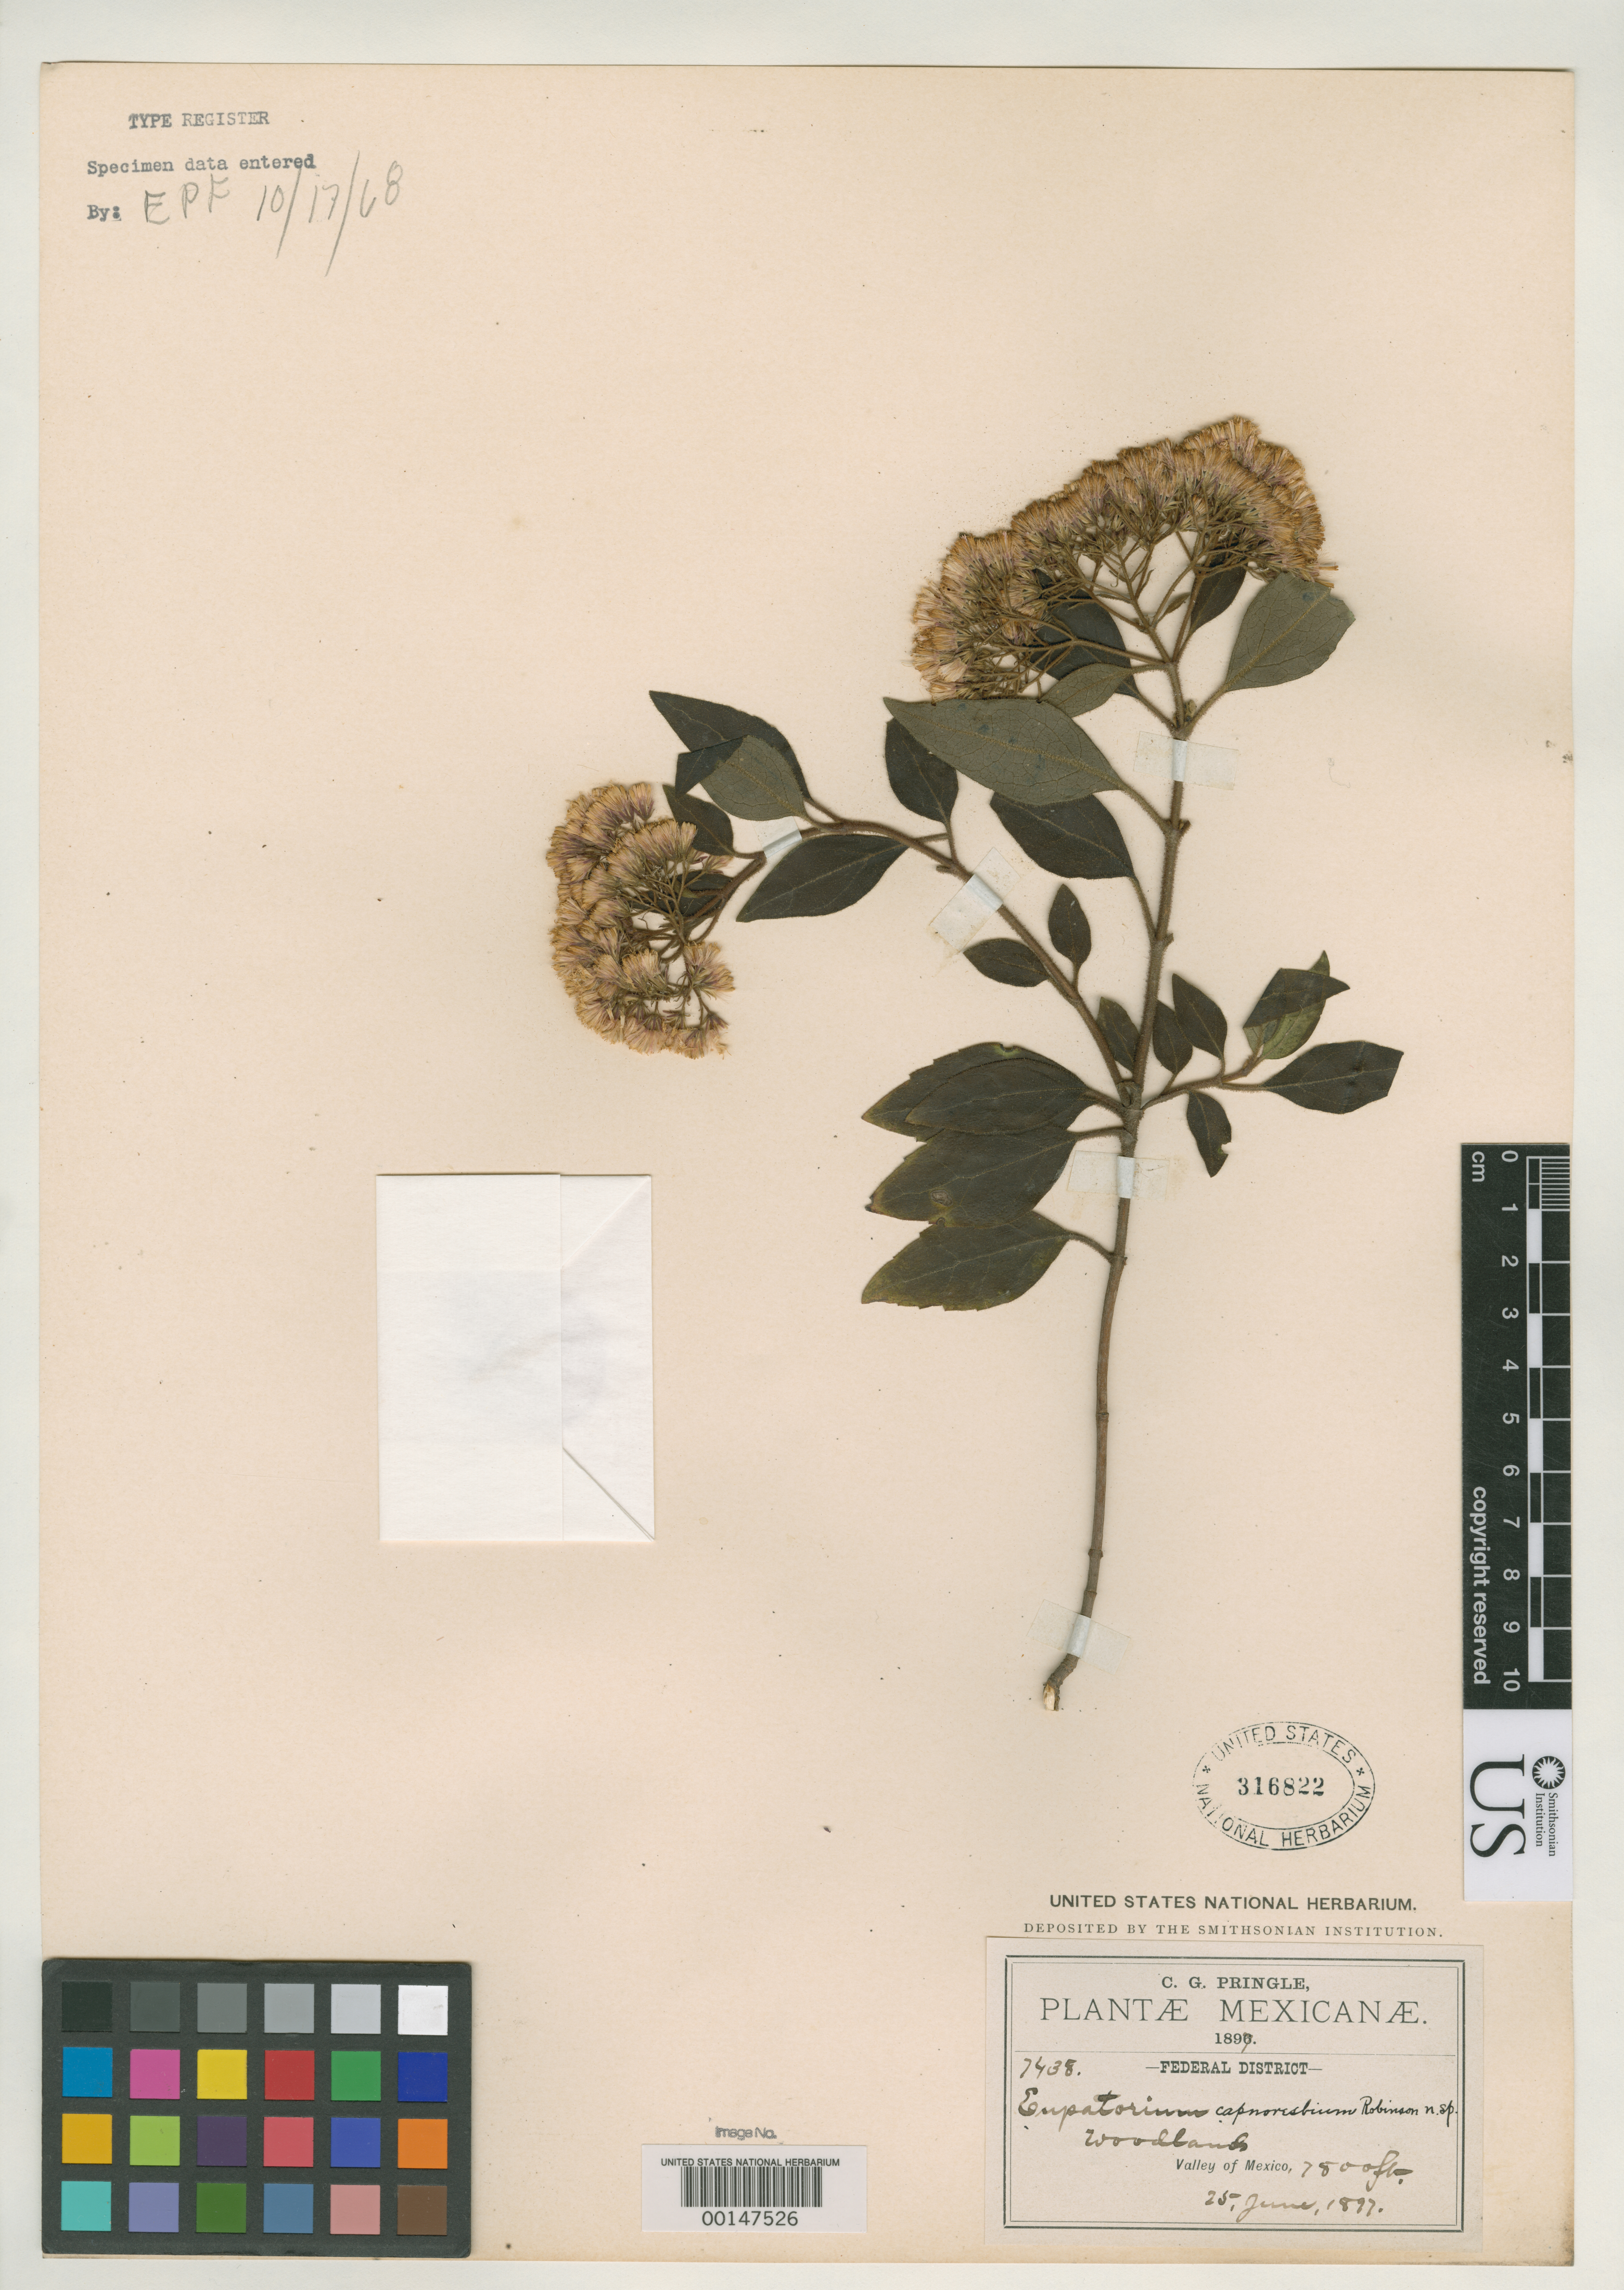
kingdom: Plantae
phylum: Tracheophyta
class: Magnoliopsida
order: Asterales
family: Asteraceae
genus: Eupatorium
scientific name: Eupatorium capnoresbium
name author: B.L. Rob.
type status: Isotype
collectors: C. G. Pringle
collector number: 7438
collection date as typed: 26 Jun 1897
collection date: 1897-06-26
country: Mexico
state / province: Distrito Federal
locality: Valley of Mexico.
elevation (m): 2377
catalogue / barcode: US 316822